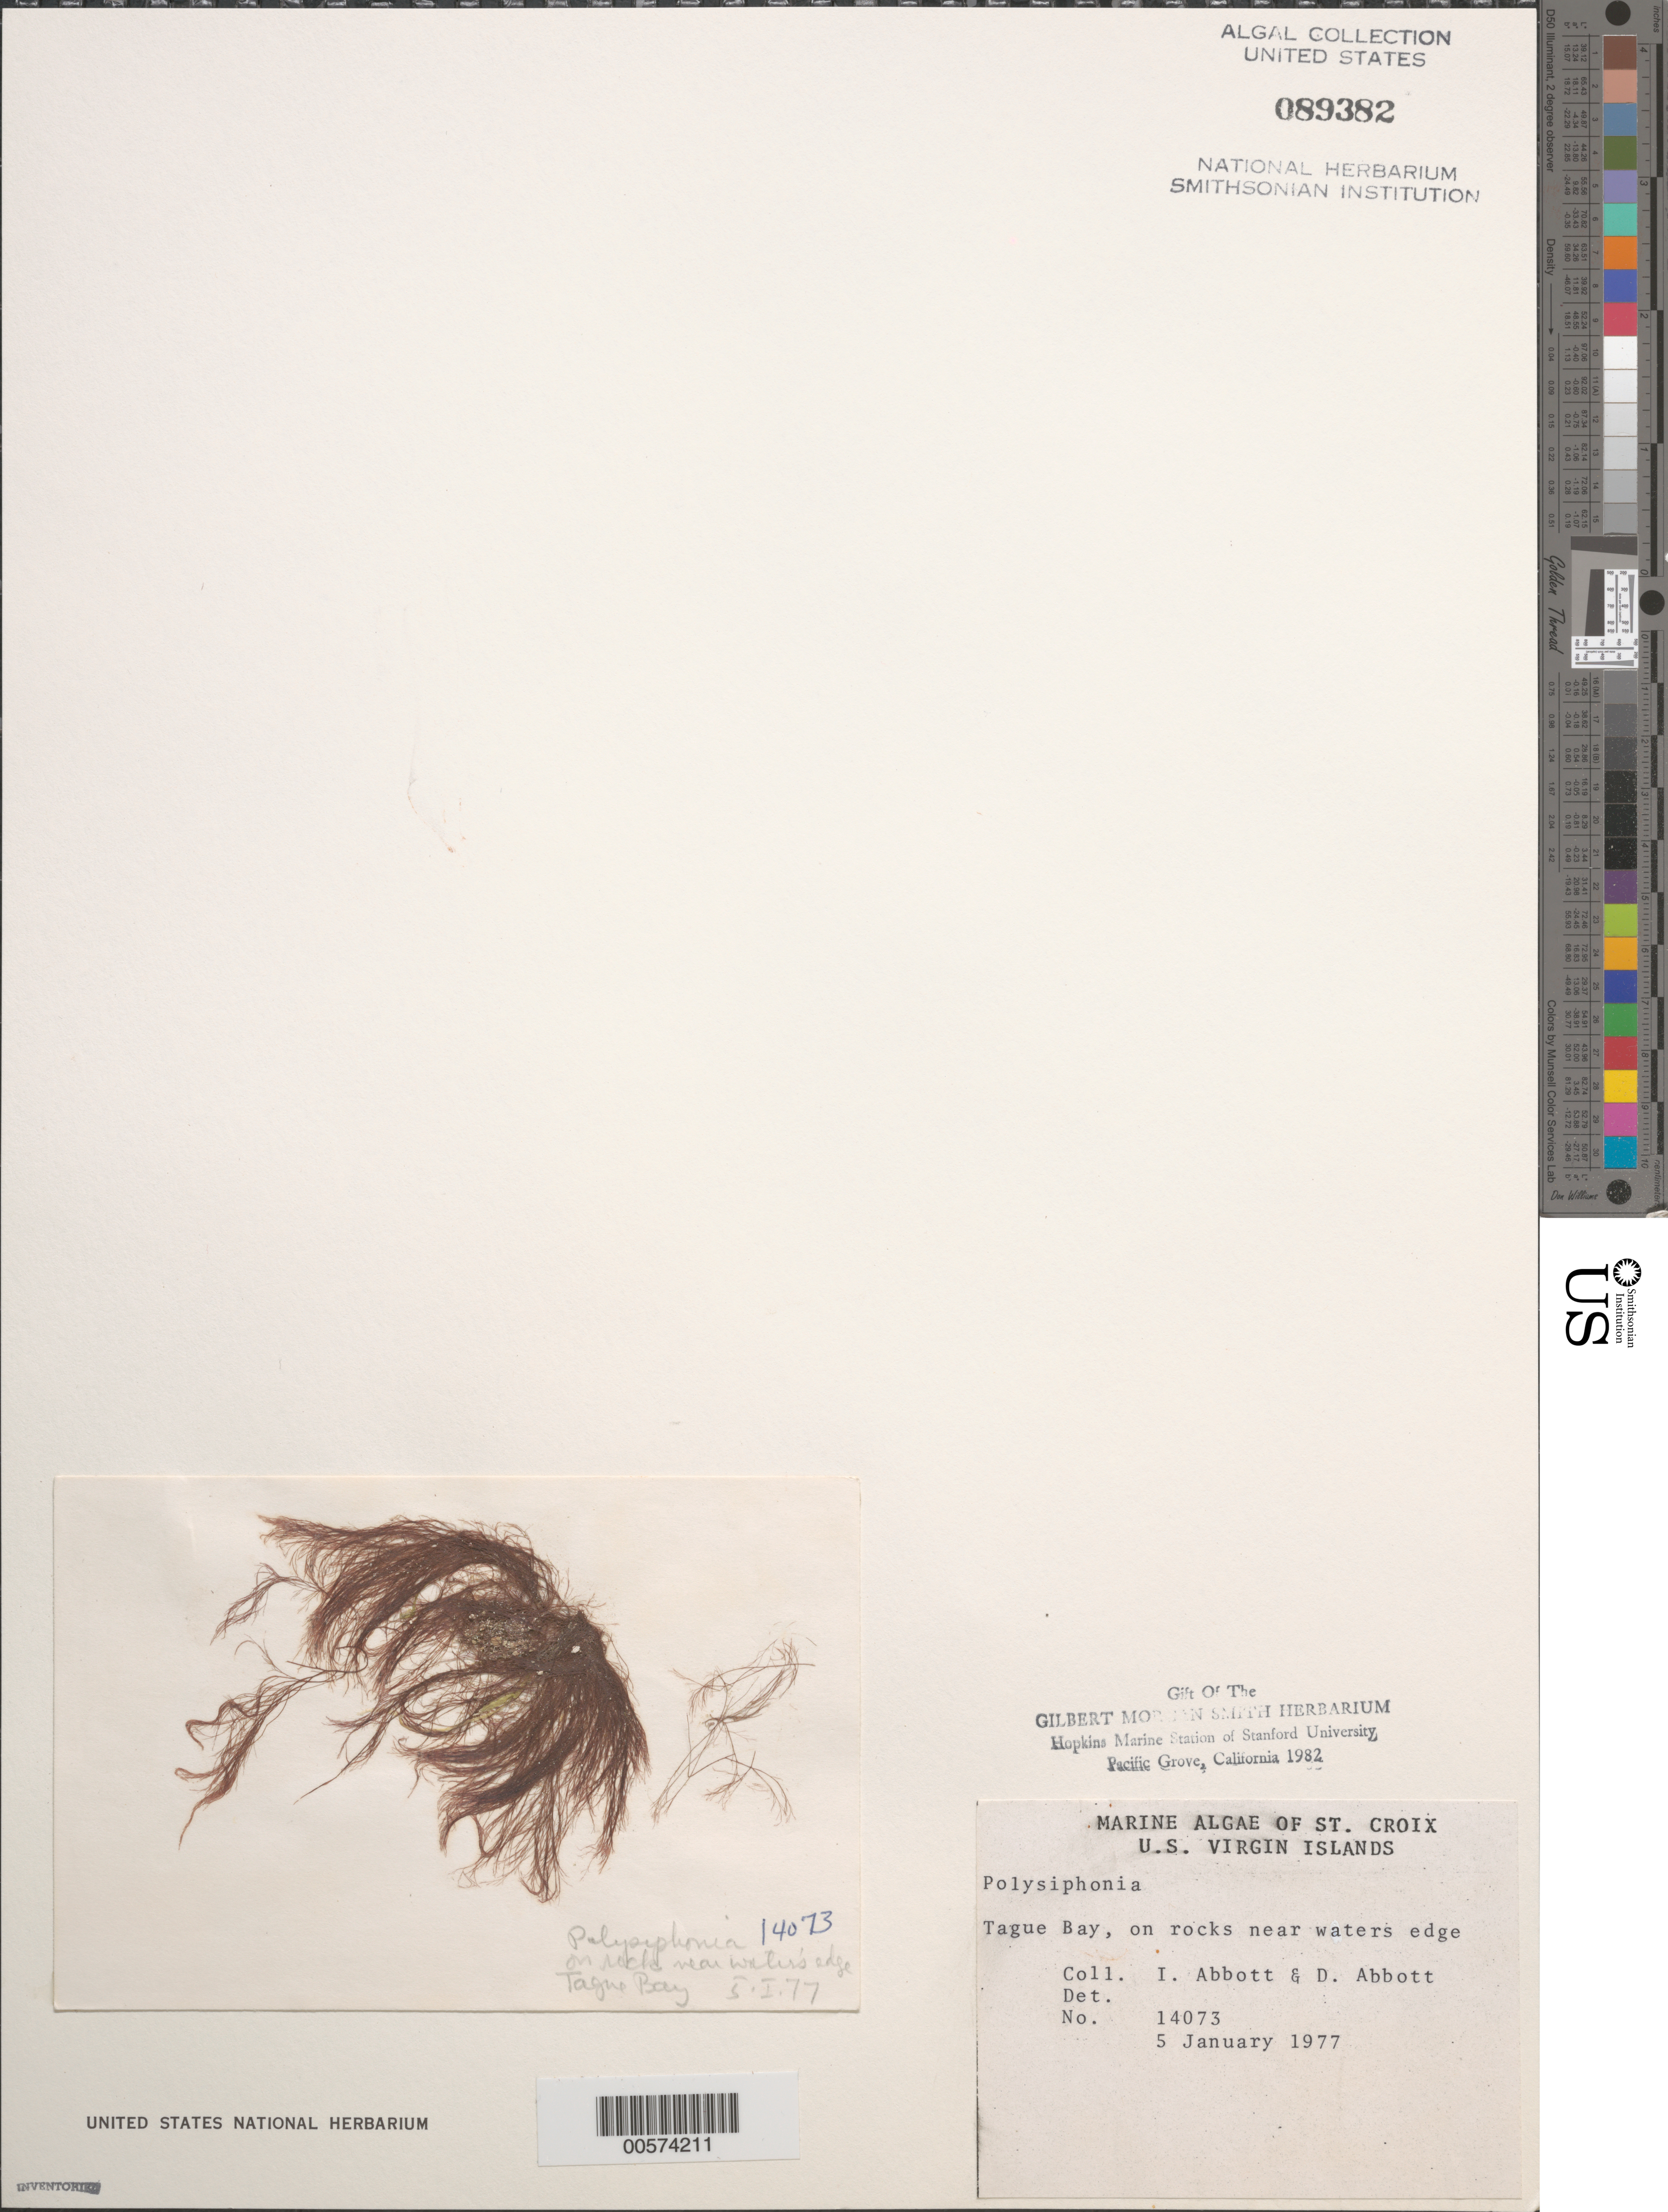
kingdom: Plantae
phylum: Rhodophyta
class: Florideophyceae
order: Ceramiales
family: Rhodomelaceae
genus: Polysiphonia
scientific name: Polysiphonia sp.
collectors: I. A. Abbott & D. P. Abbott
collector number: IAA 14073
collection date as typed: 05 Jan 1977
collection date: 1977-01-05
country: U.S. Virgin Islands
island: St. Croix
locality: Tague Bay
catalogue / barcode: US 89382